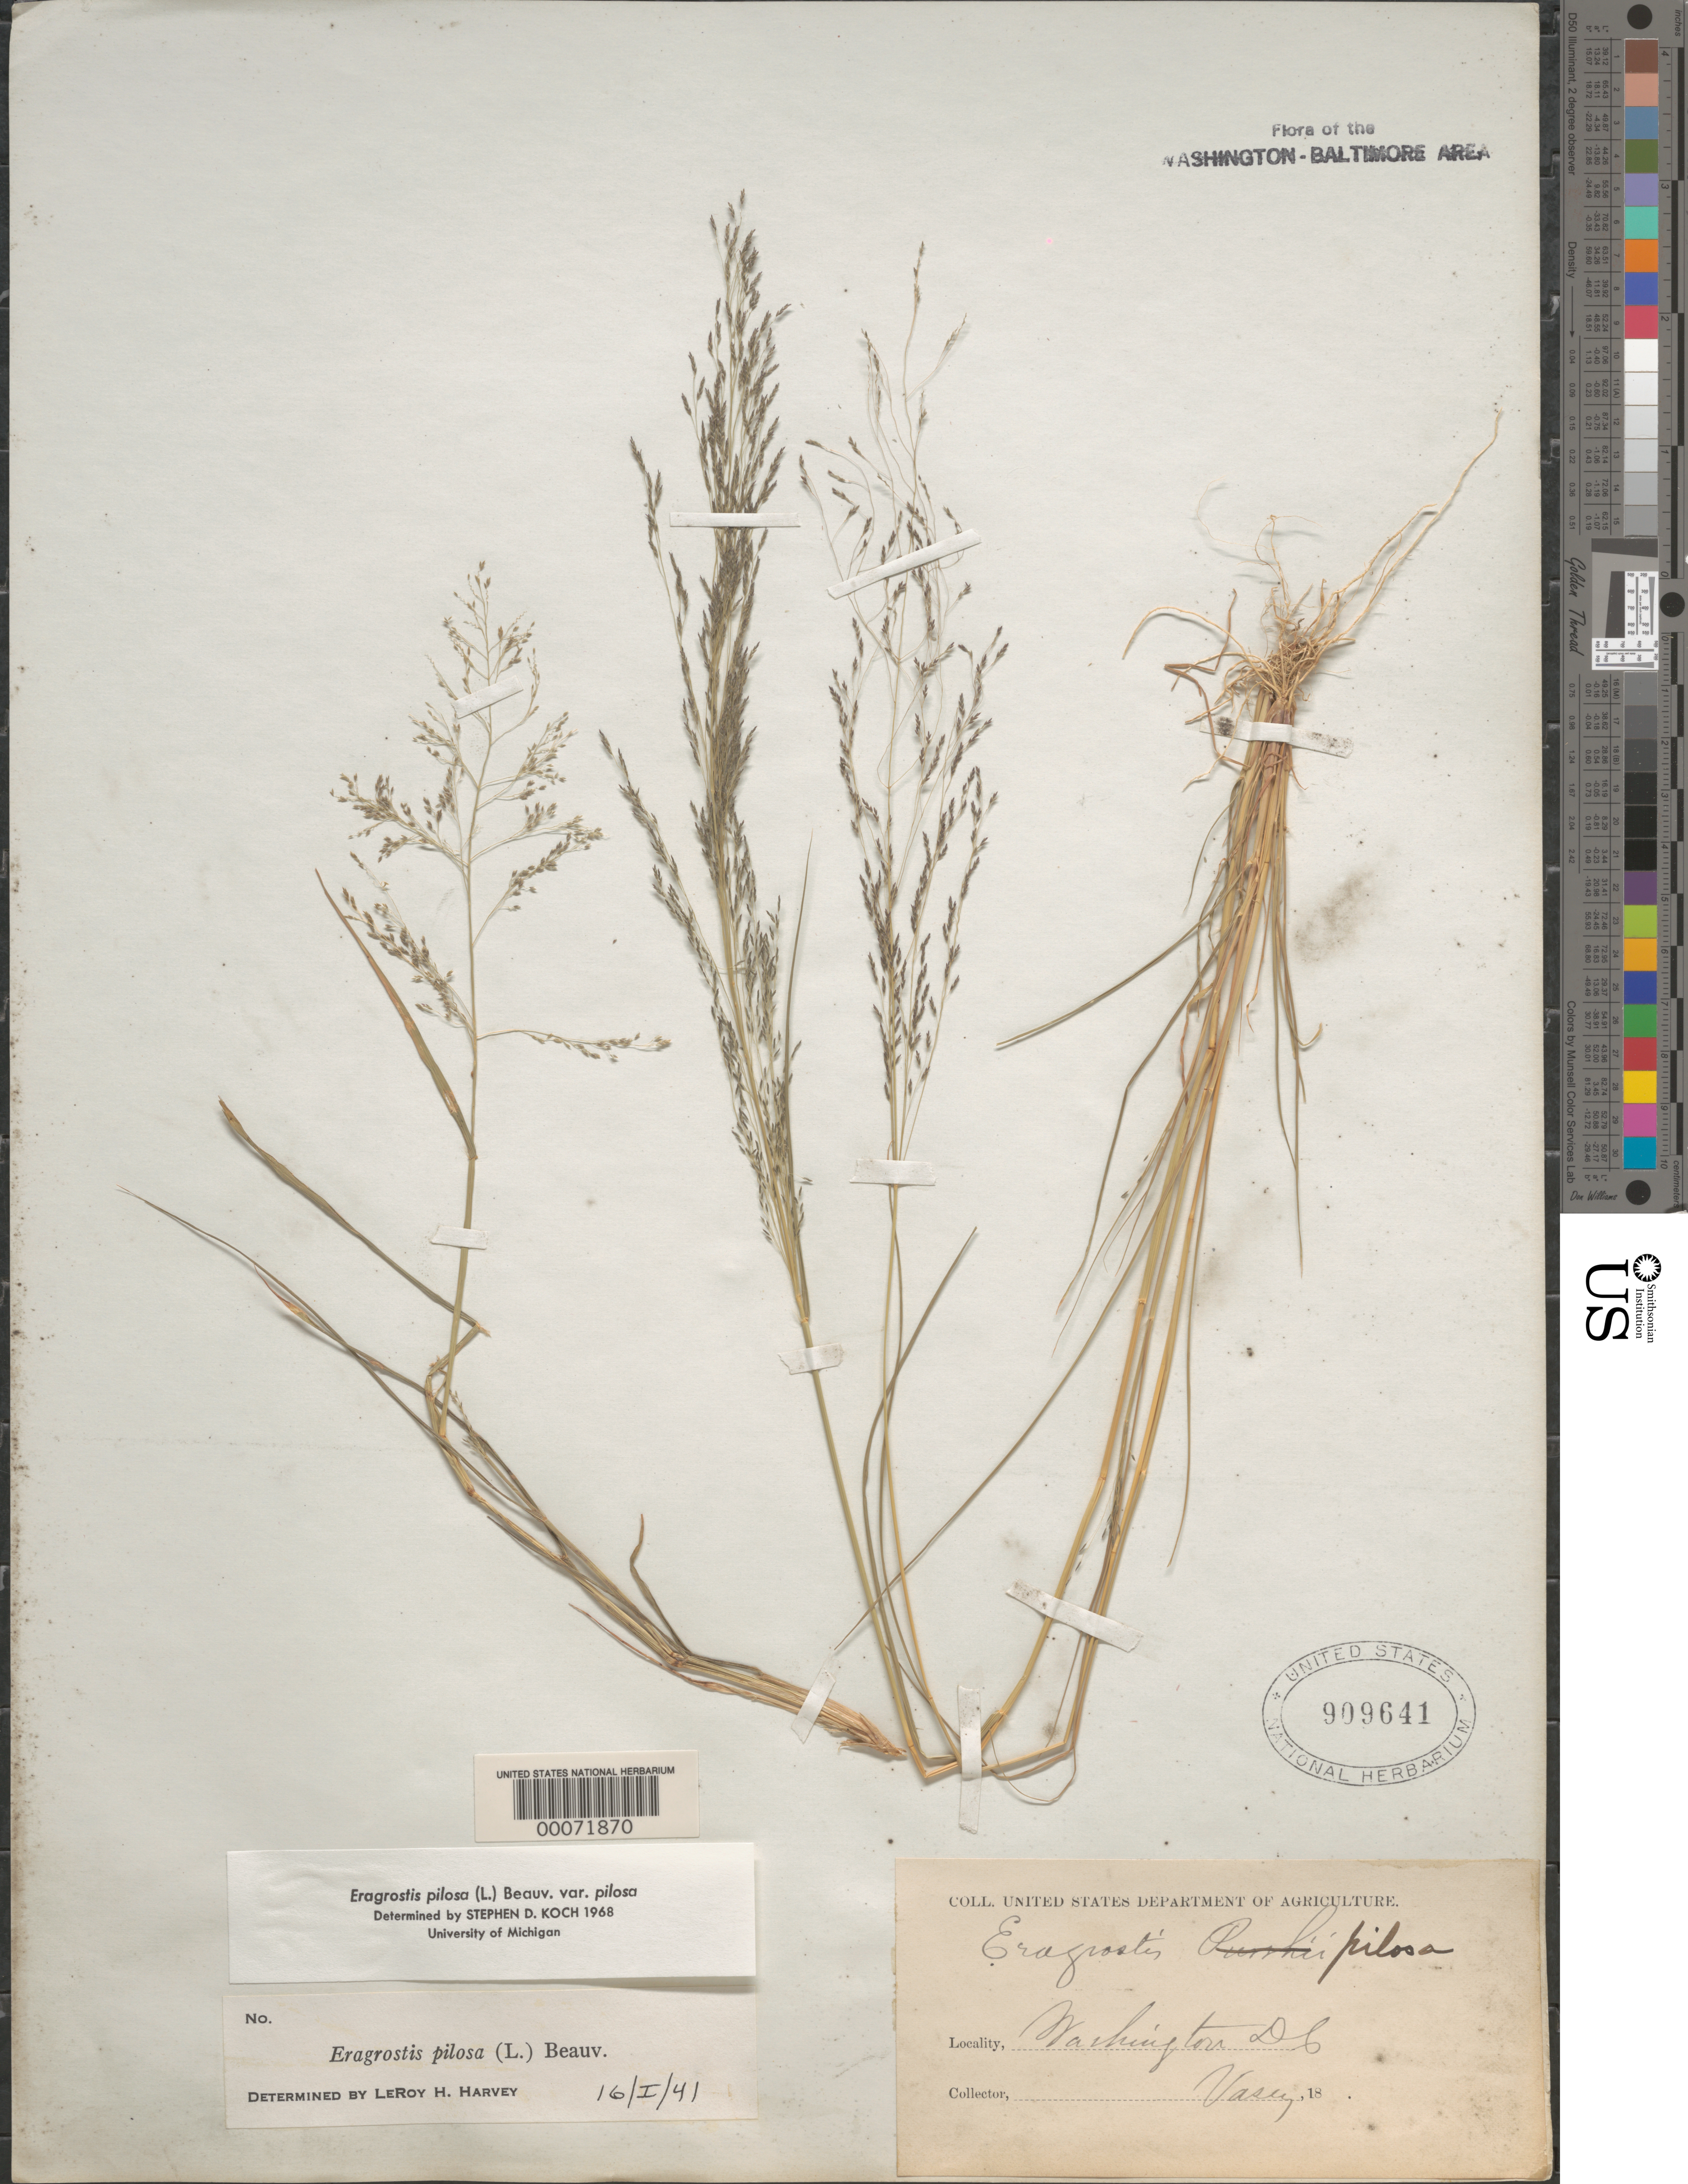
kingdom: Plantae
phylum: Tracheophyta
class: Liliopsida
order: Poales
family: Poaceae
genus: Eragrostis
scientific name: Eragrostis pilosa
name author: (L.) P. Beauv.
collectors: G. Vasey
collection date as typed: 18--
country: United States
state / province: District of Columbia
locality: Washington, DC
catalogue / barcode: US 909641